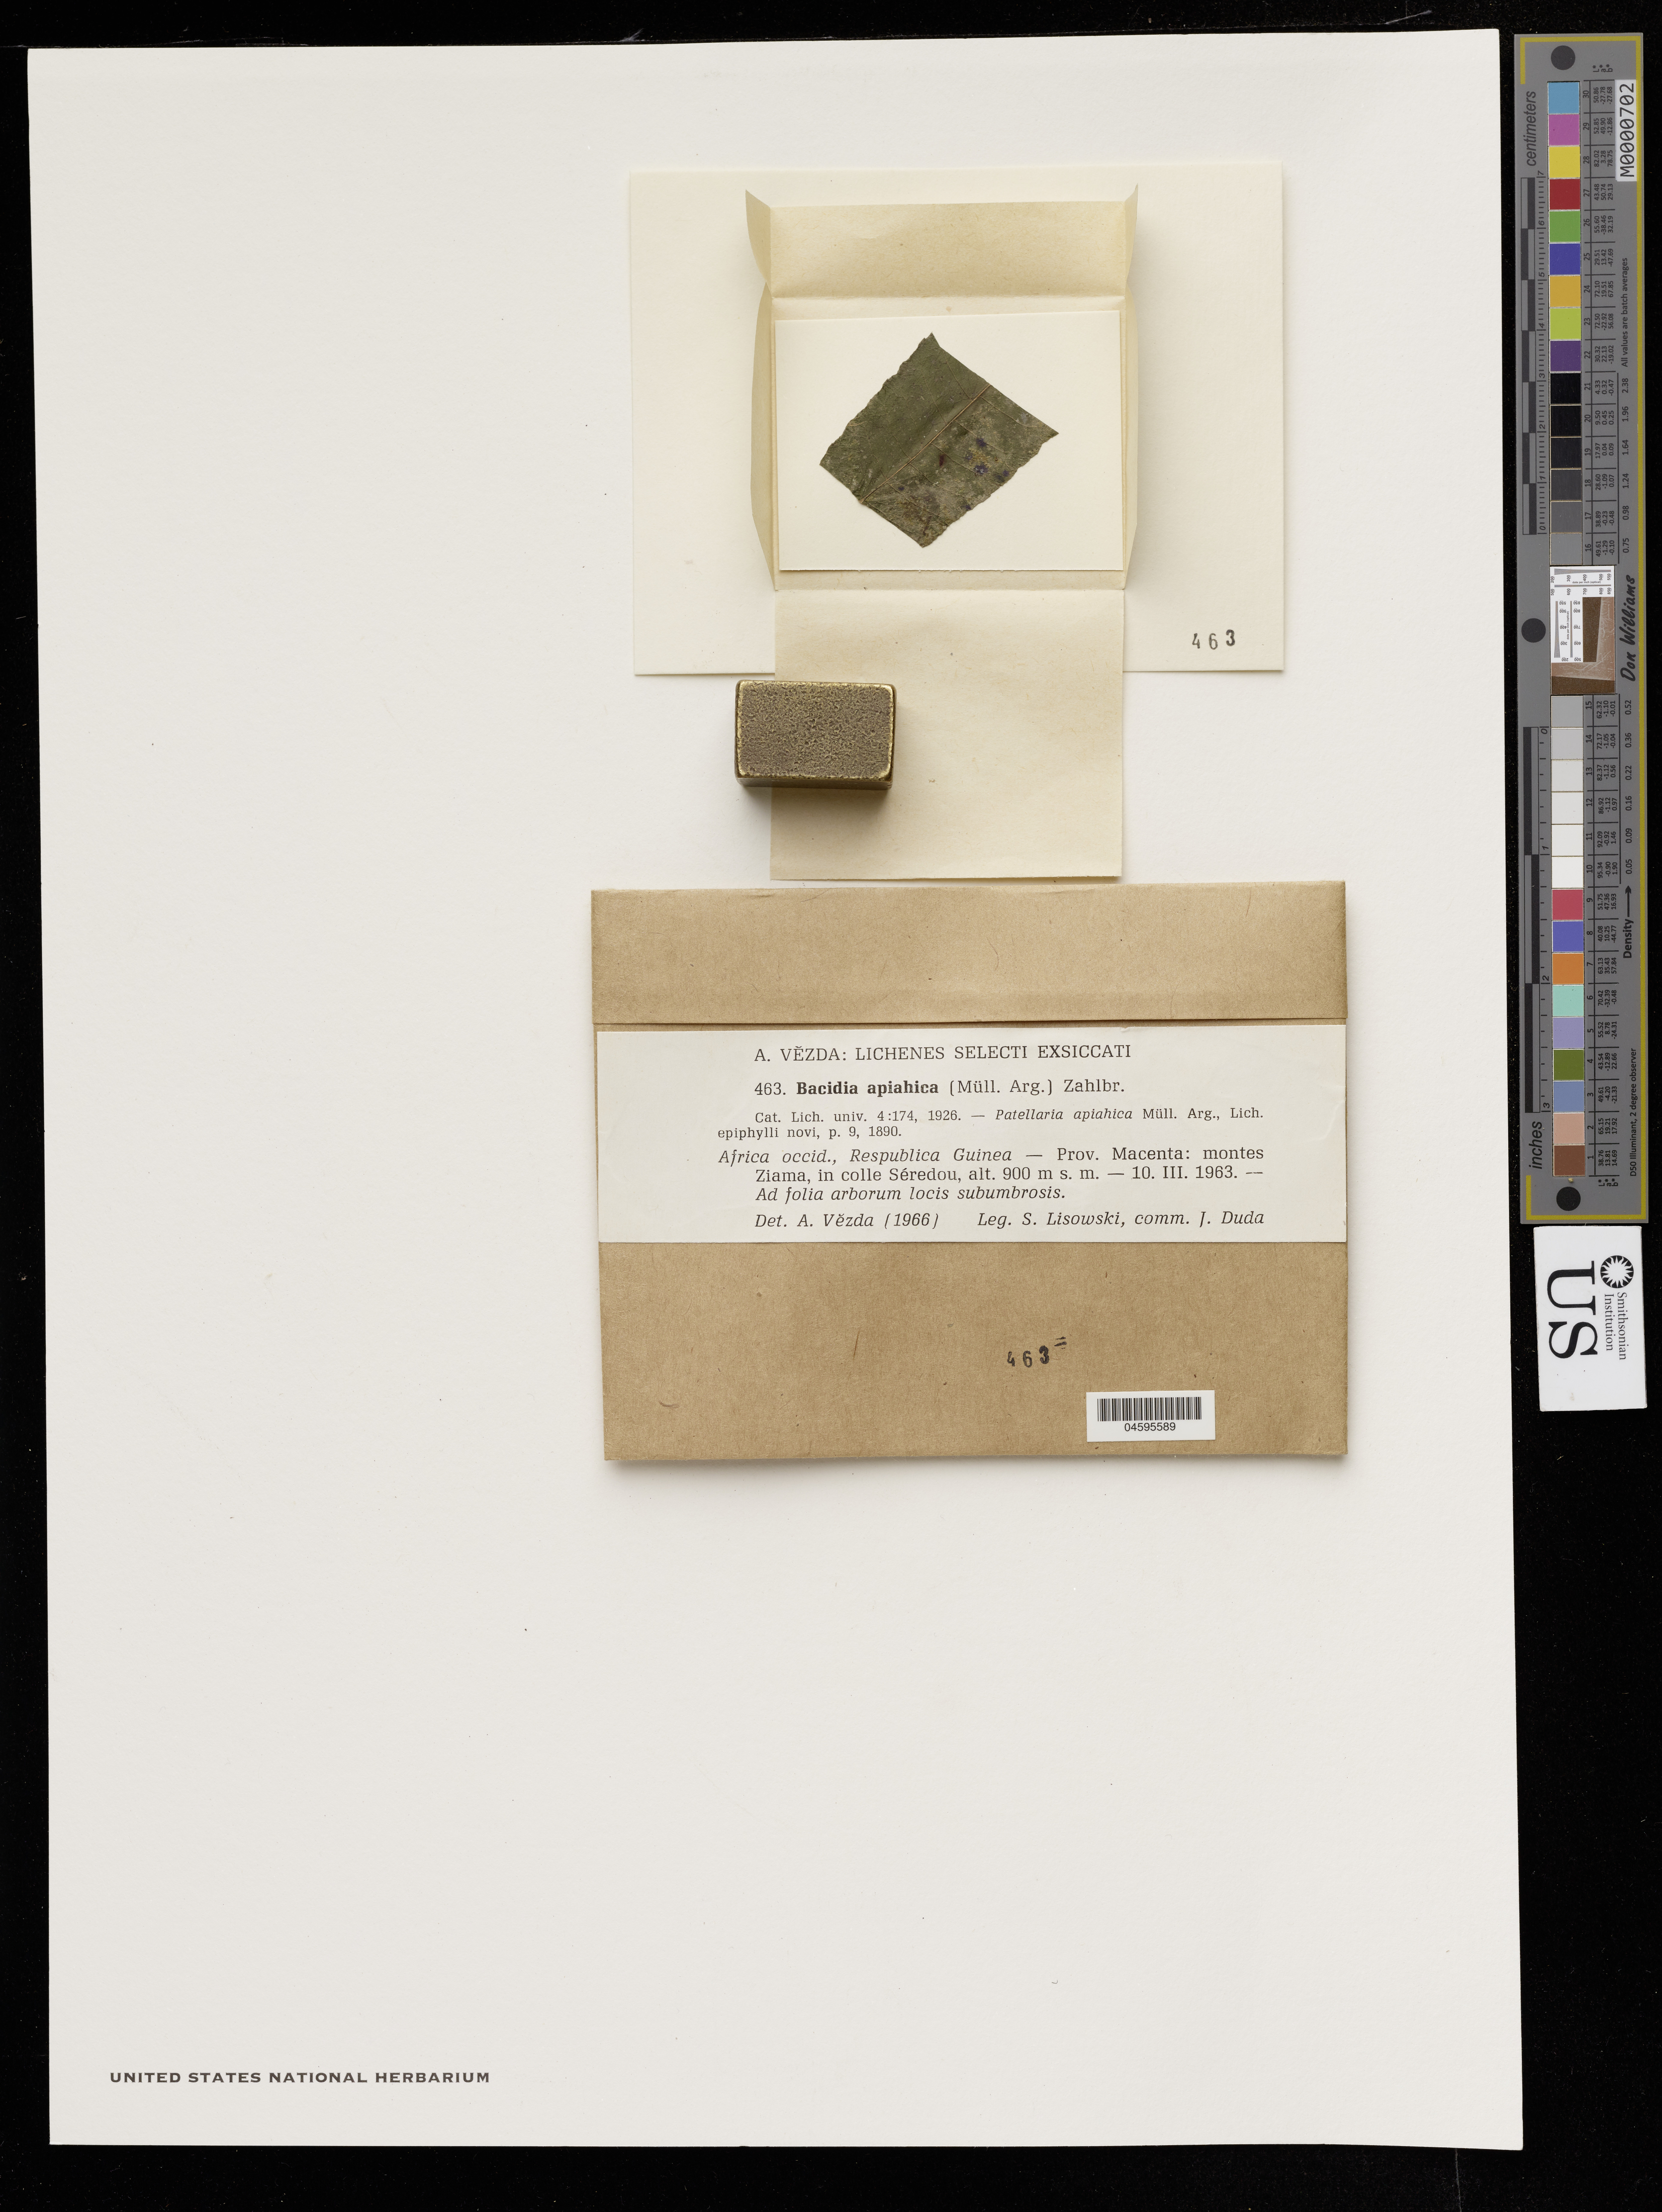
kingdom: Fungi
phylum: Ascomycota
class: Lecanoromycetes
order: Lecanorales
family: Ramalinaceae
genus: Bacidia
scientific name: Bacidia apichica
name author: (Müll. Arg.) Zahlbr.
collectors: S. Lisowski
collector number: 463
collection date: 1963-03-10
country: Guinea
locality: Prov. Macenta: montes Ziama, in colle Séredou.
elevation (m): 900